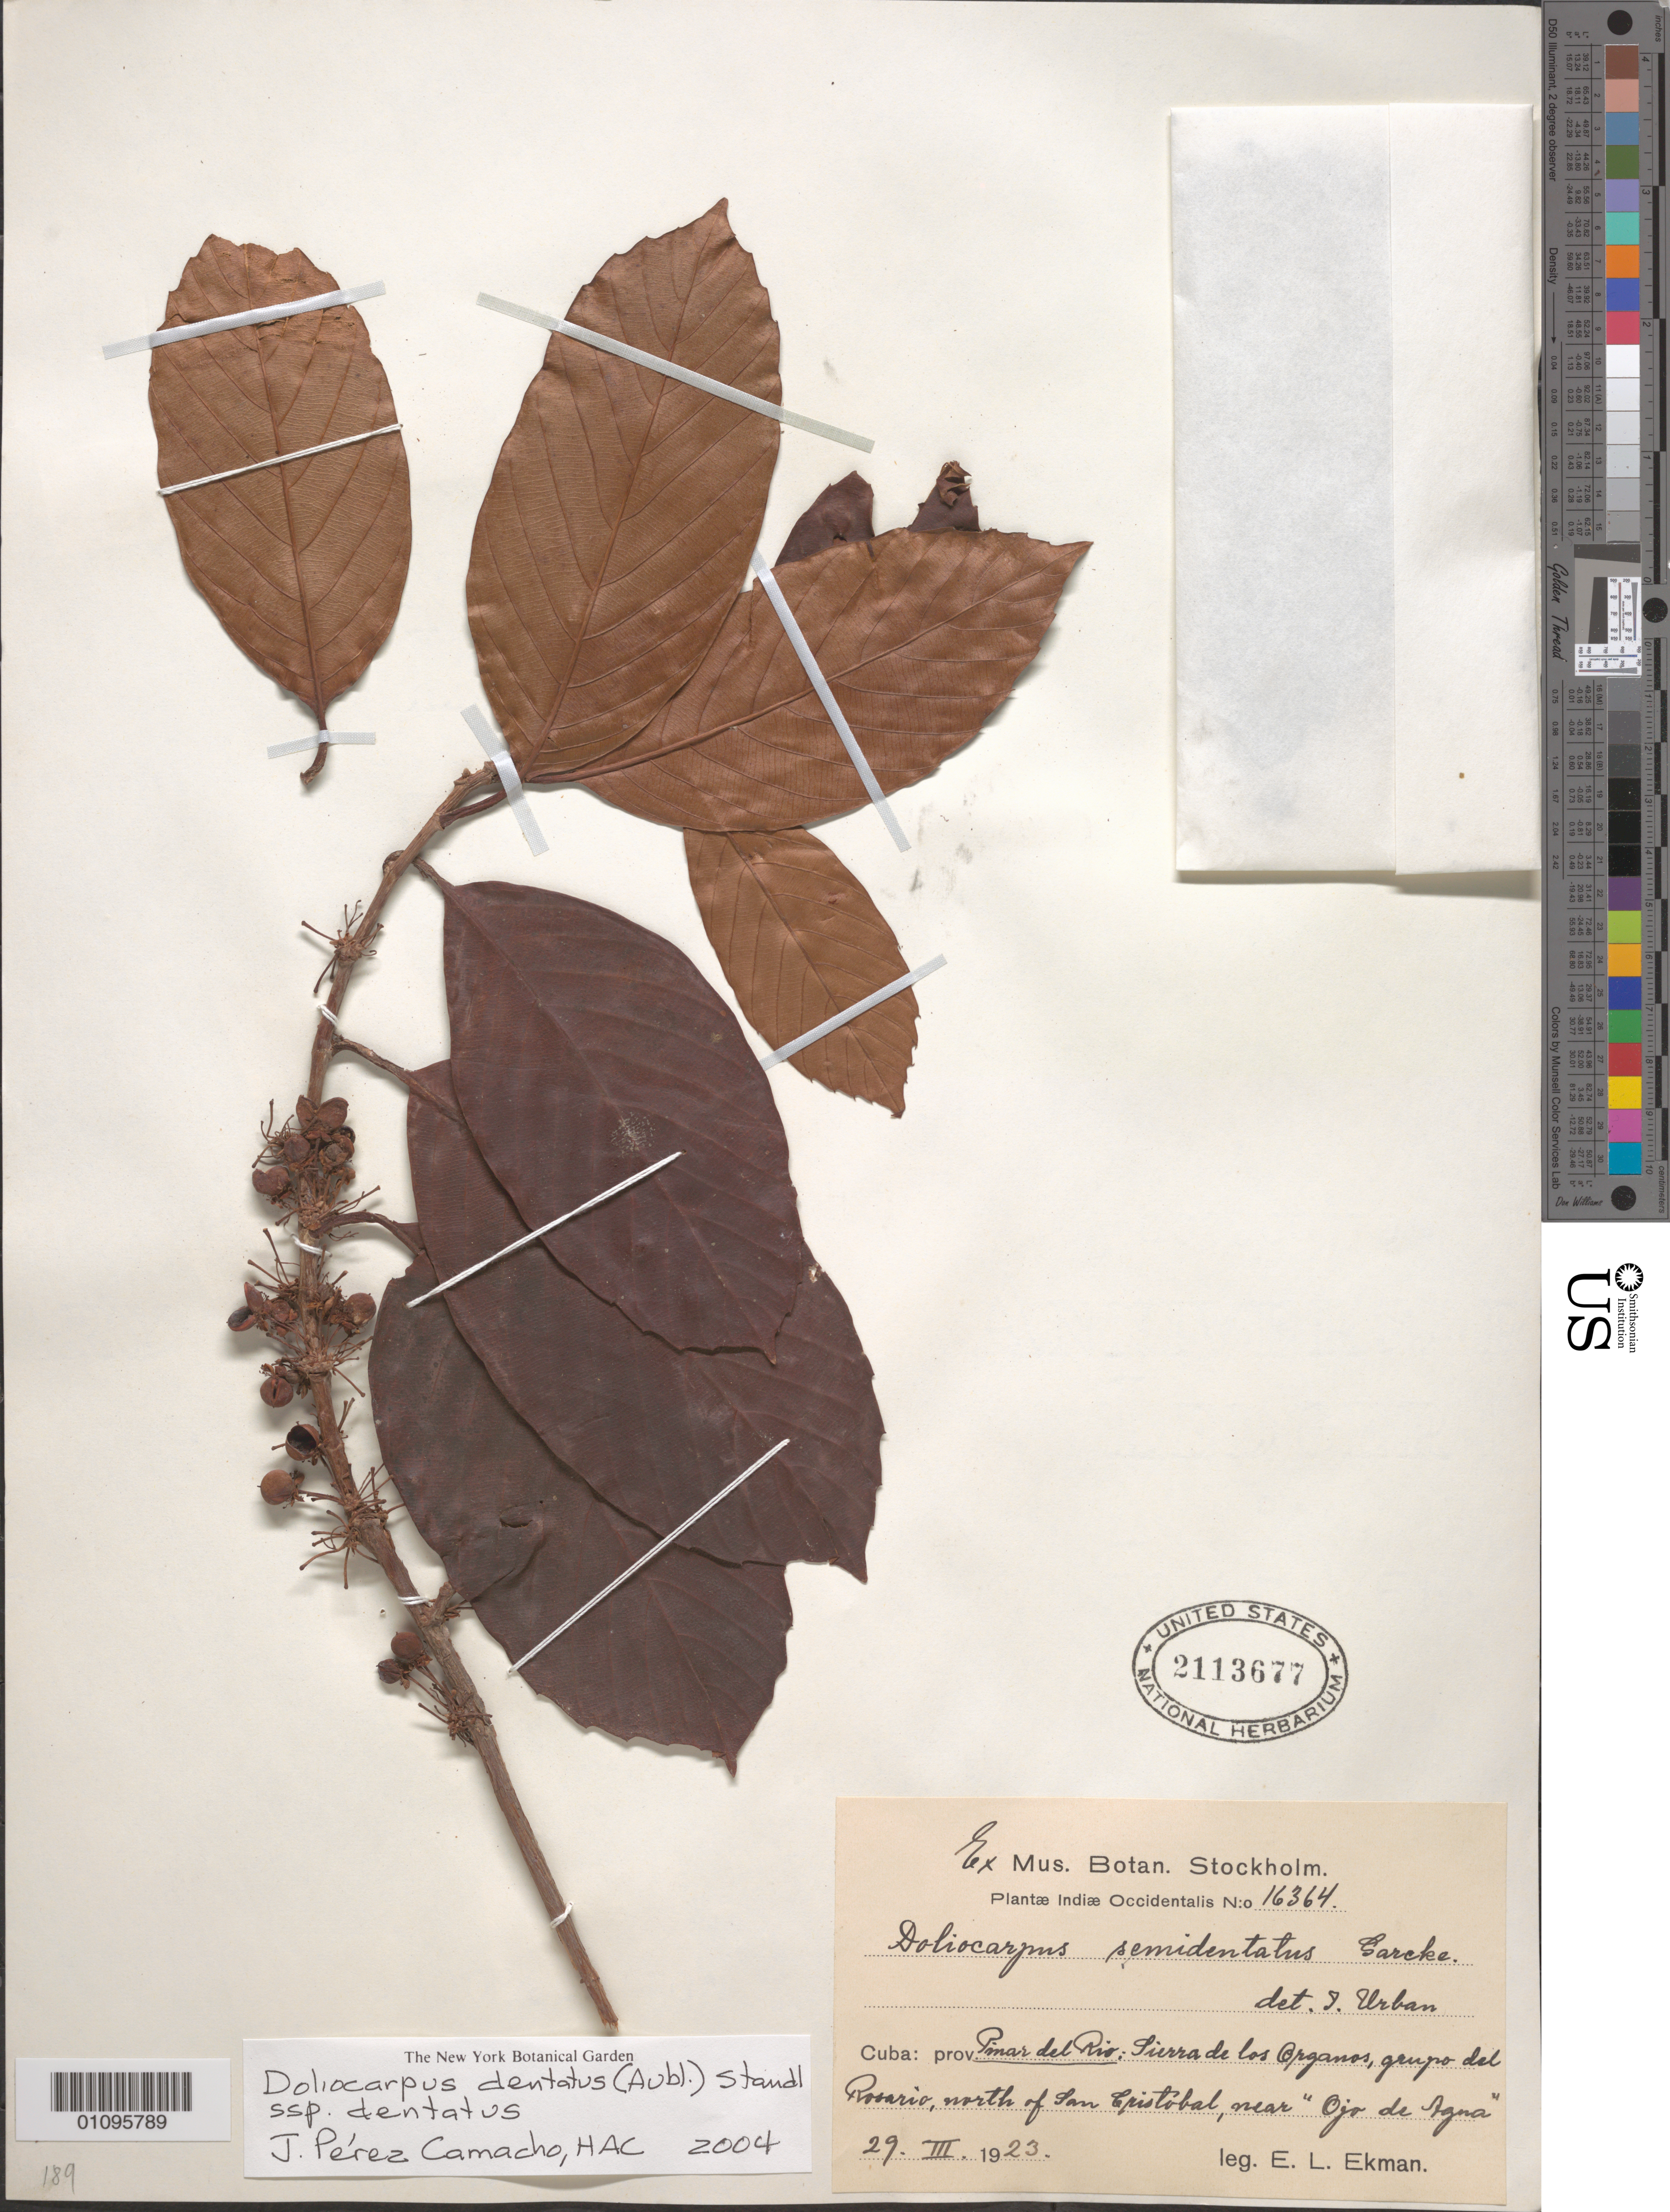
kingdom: Plantae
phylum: Tracheophyta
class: Magnoliopsida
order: Dilleniales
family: Dilleniaceae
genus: Doliocarpus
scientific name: Doliocarpus dentatus subsp. dentatus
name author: (Aubl.) Standl.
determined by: Peréz-Camacho, J.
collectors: E. L. Ekman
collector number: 16364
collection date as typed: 29 Mar 1923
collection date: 1923-03-29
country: Cuba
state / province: Pinar del Río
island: Cuba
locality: Sierra de los Organos, grupo del Rosario, N of San Cristobal, near "Ojo de Agua"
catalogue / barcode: US 2113677